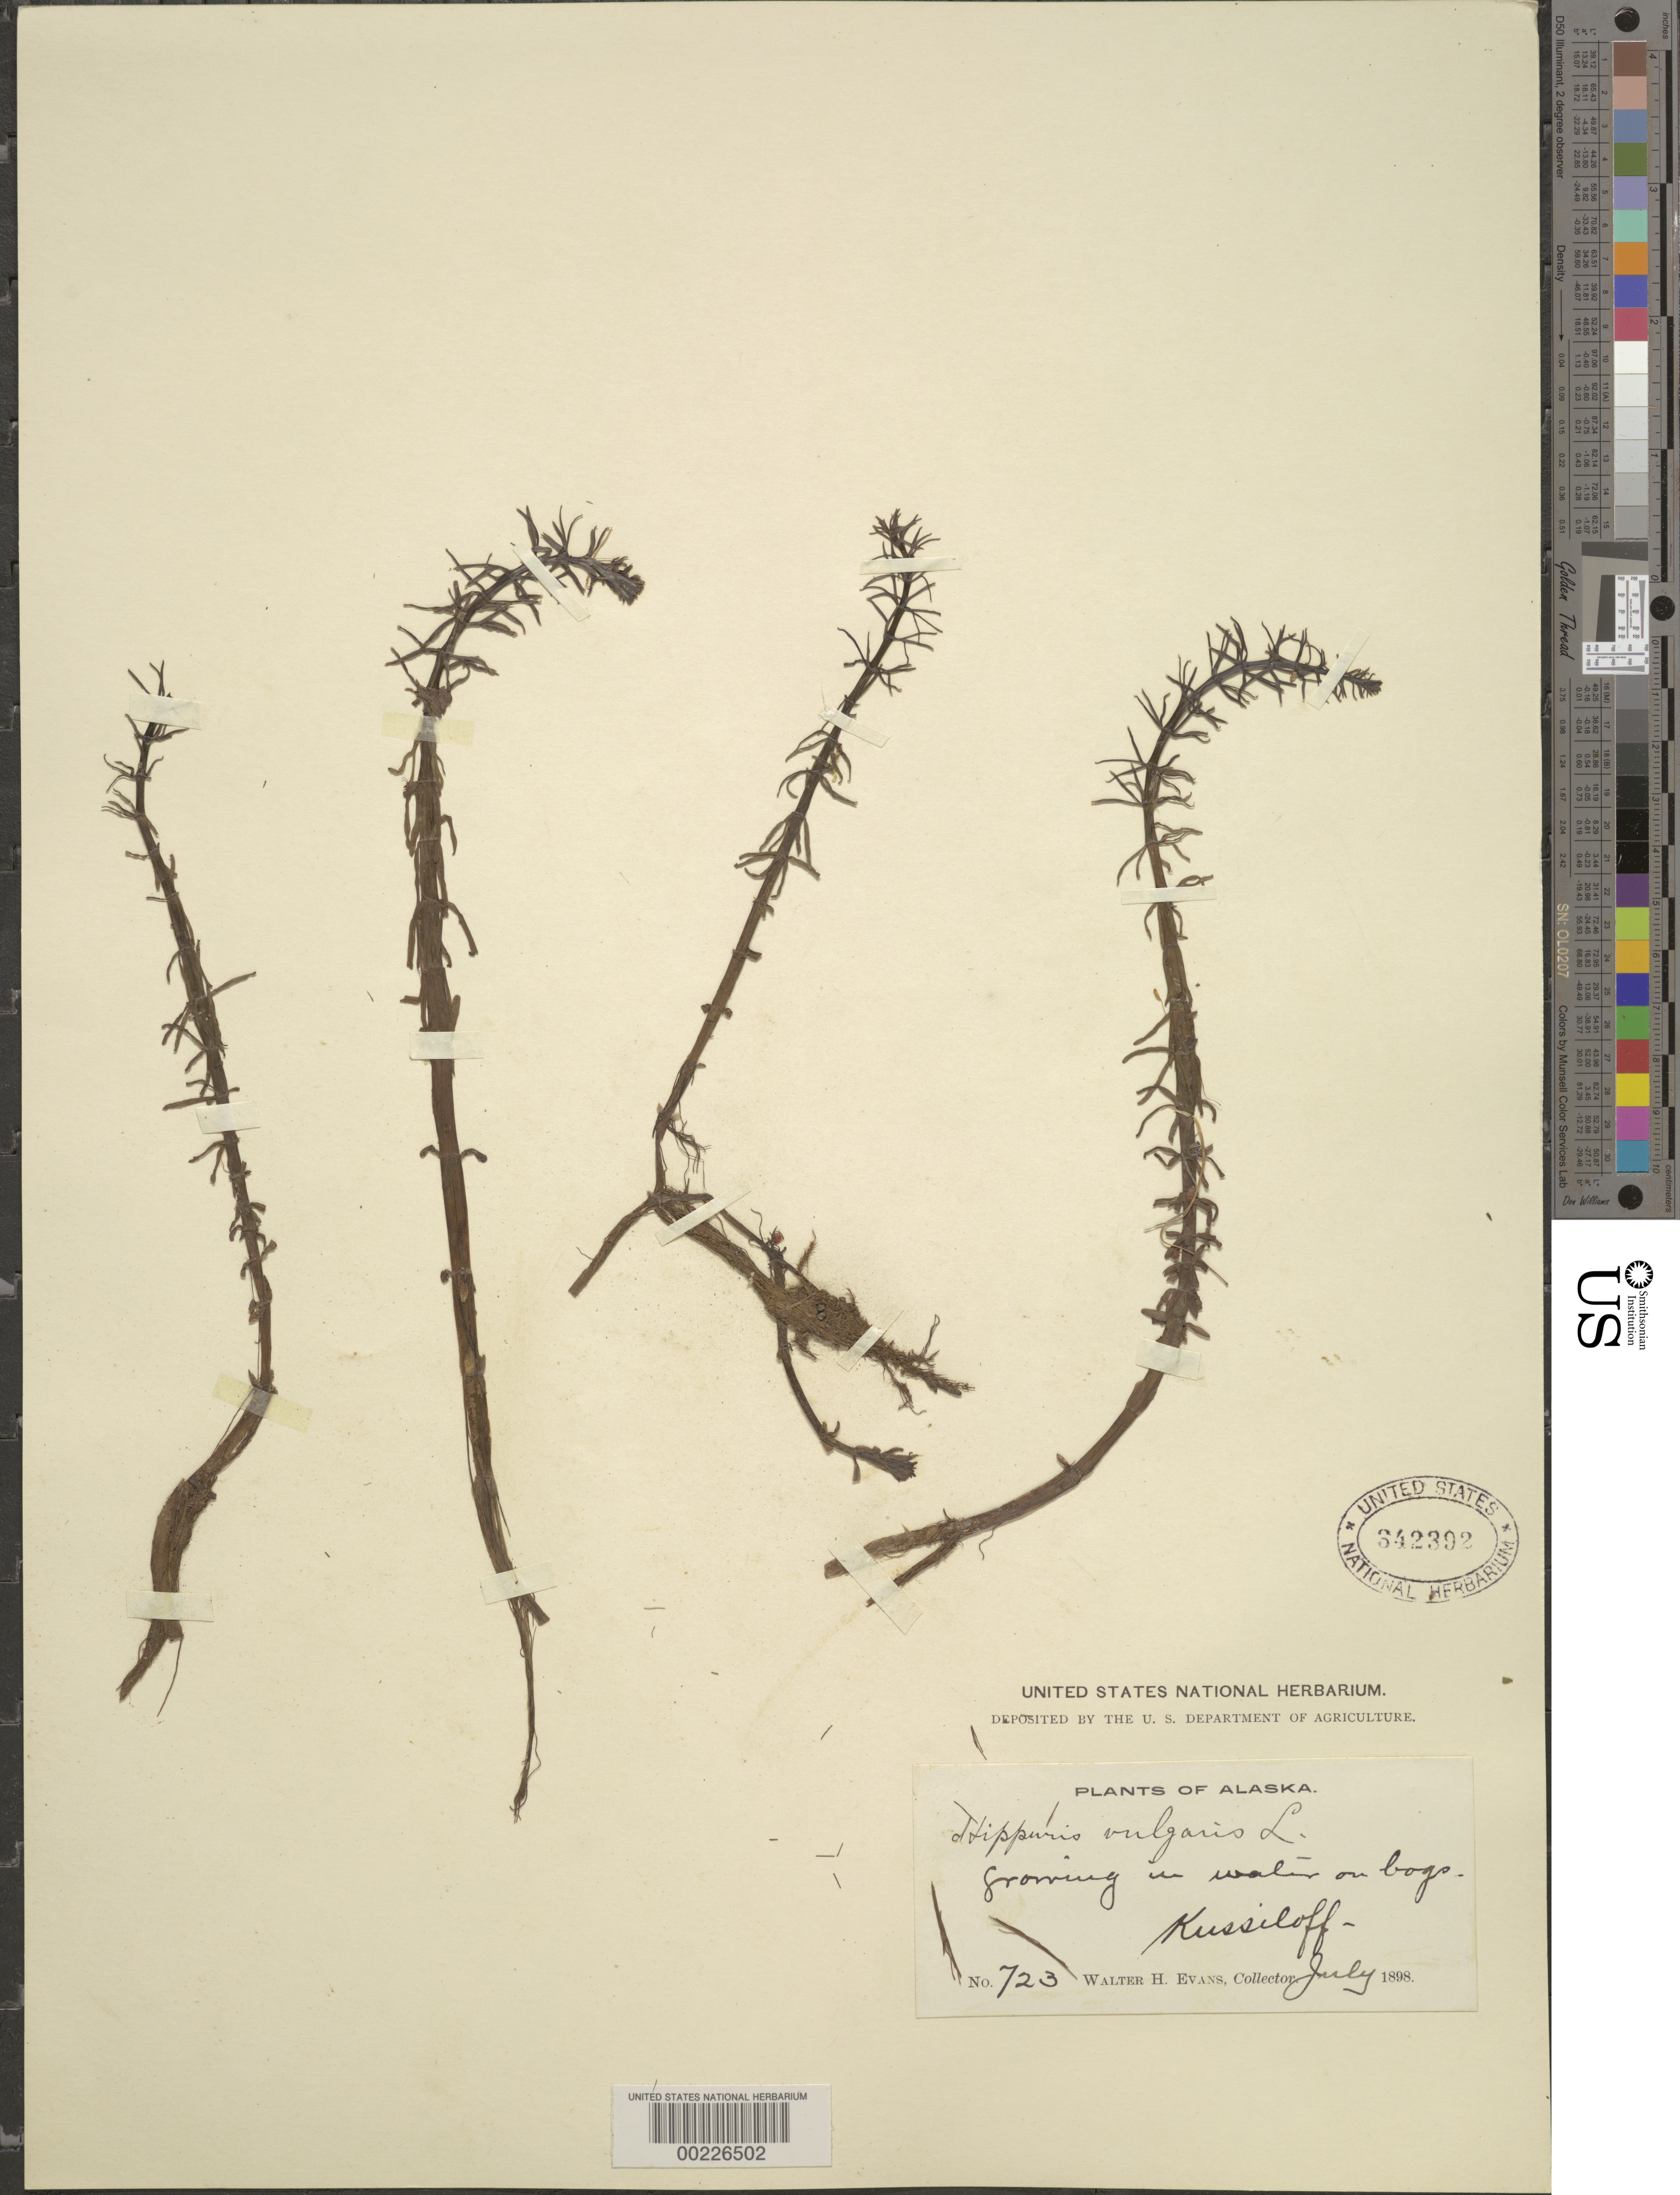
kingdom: Plantae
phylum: Tracheophyta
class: Magnoliopsida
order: Lamiales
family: Plantaginaceae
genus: Hippuris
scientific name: Hippuris vulgaris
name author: L.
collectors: W. H. Evans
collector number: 723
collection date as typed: Jul 1898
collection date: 1898-07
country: United States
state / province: Alaska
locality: Kussiloff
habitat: In water on bogs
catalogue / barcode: US 342392